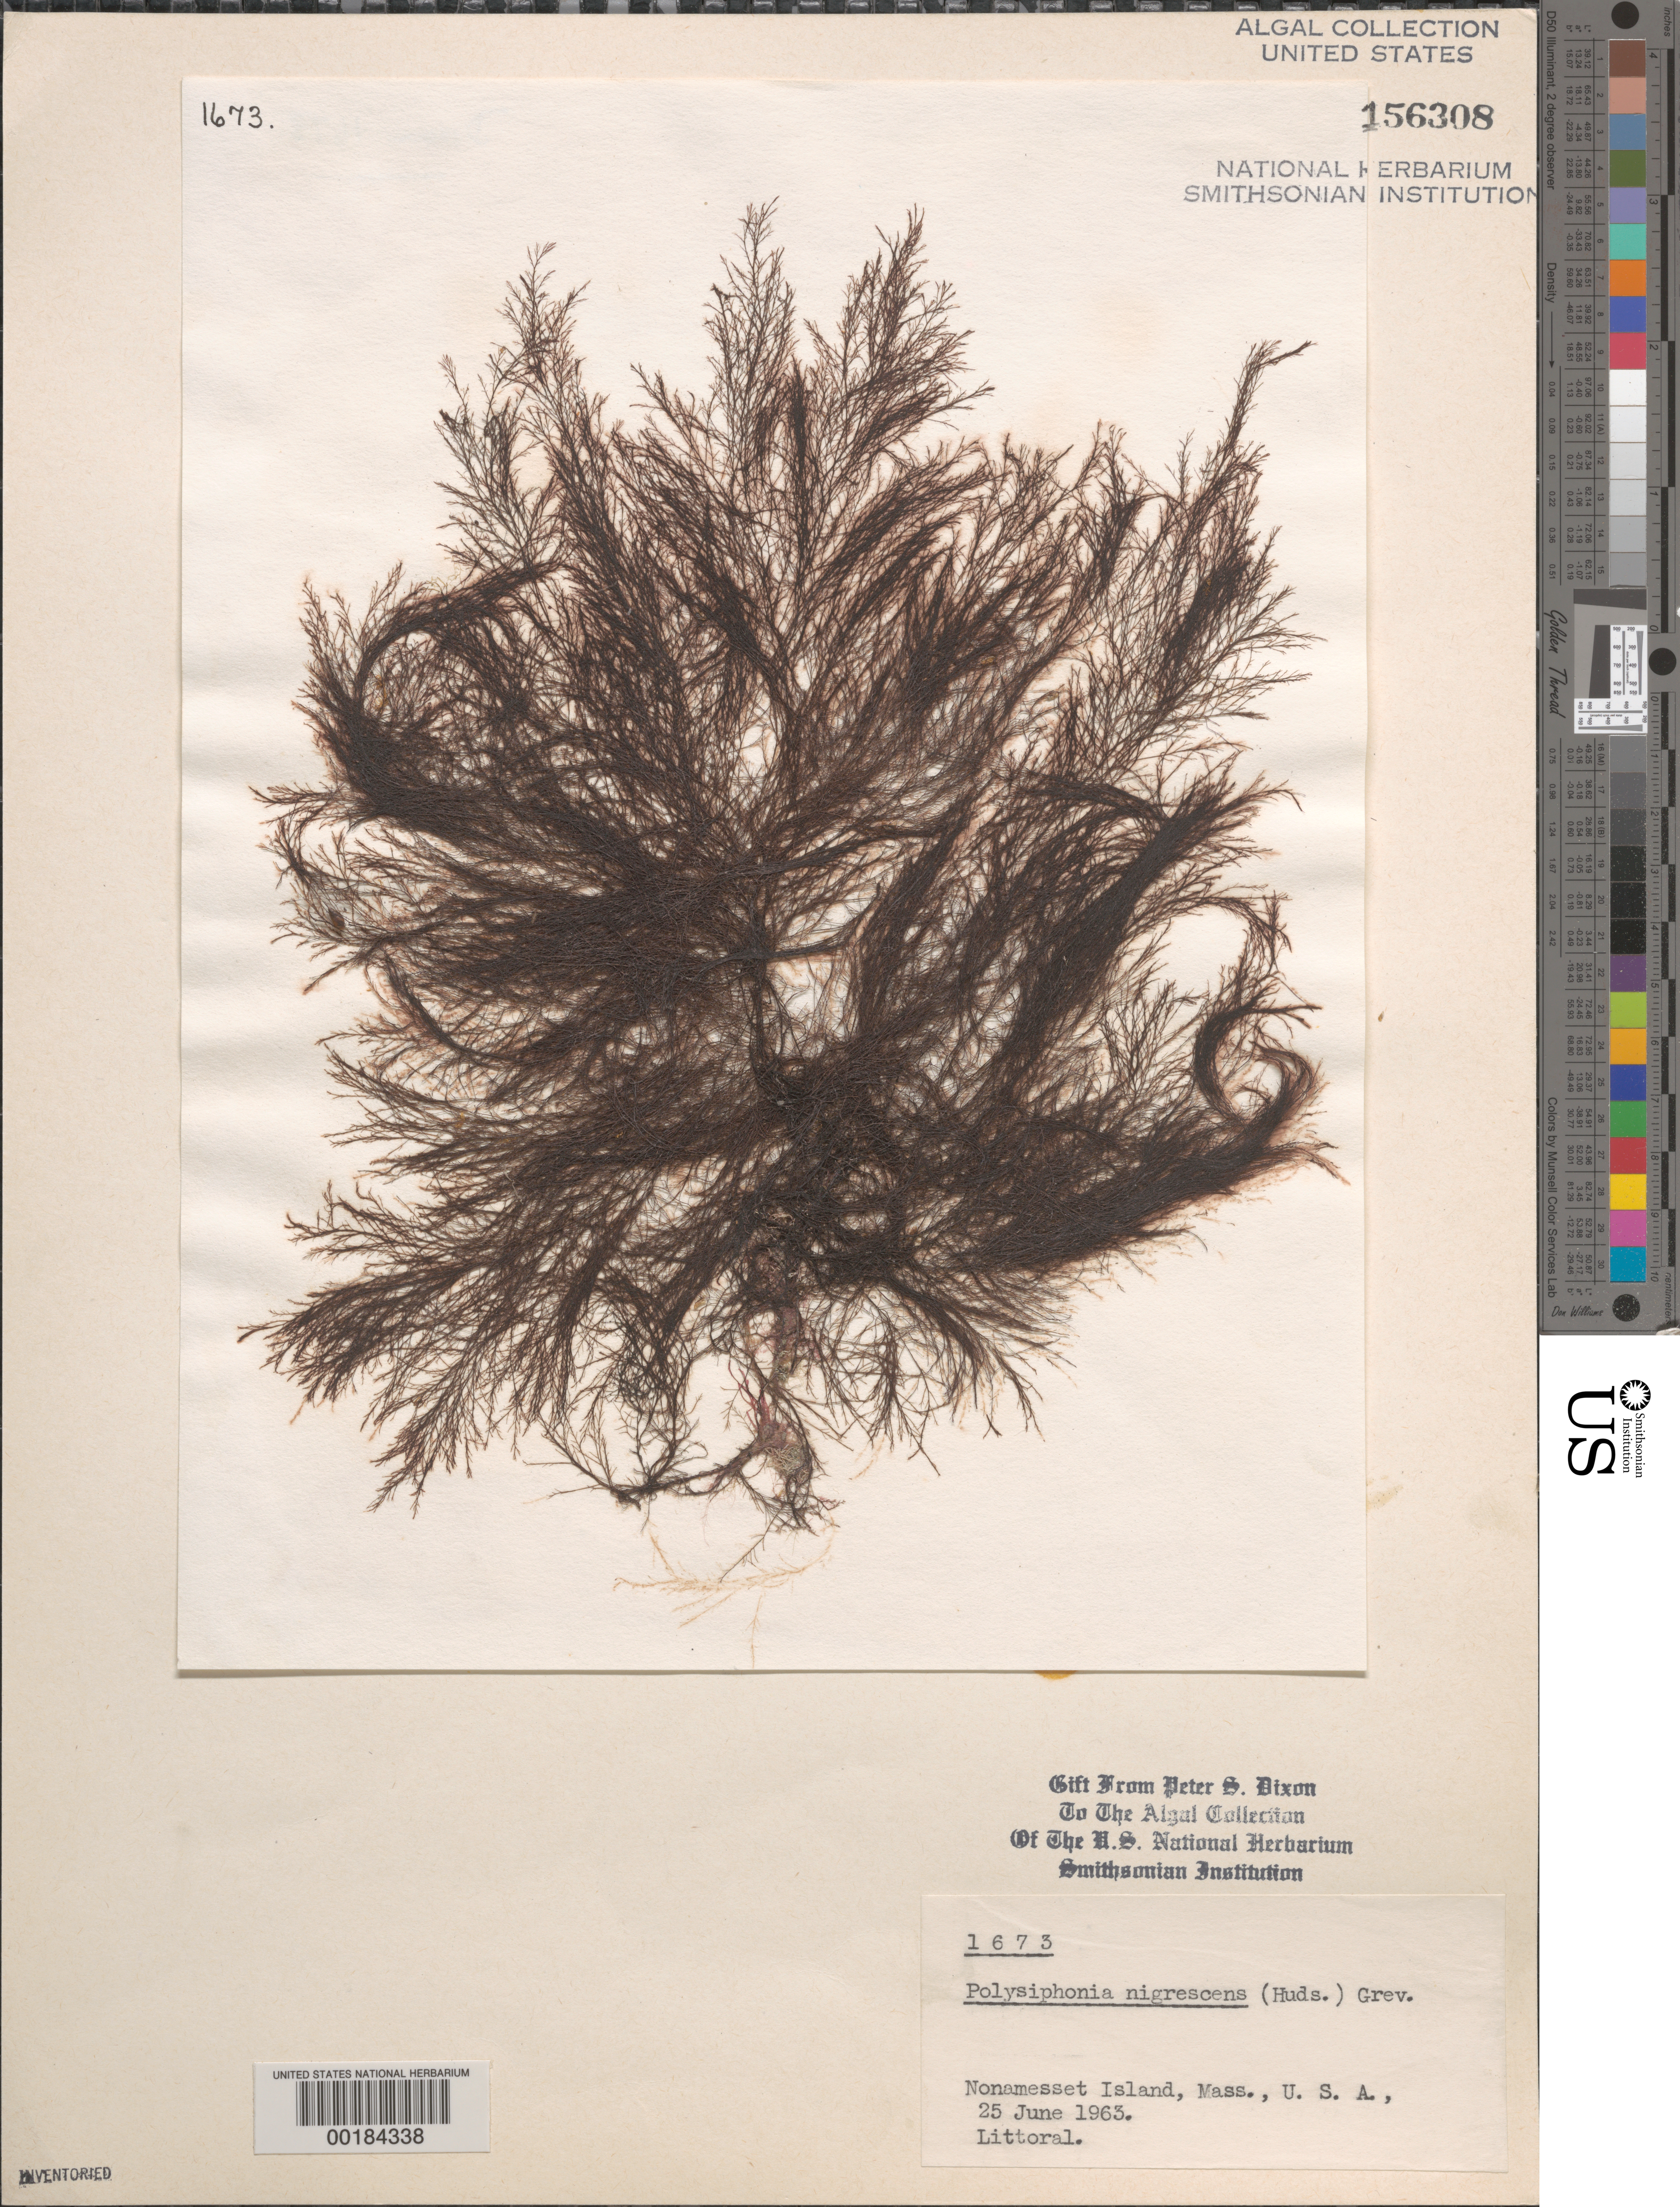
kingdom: Plantae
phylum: Rhodophyta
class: Florideophyceae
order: Ceramiales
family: Rhodomelaceae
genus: Vertebrata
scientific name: Vertebrata fucoides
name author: (Hudson) Kuntze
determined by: Algae name updating Project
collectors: P. S. Dixon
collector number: PSD 1673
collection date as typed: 25 Jun 1963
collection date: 1963-06-25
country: United States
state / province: Massachusetts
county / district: Dukes County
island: Nonamesset Island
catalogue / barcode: US 156308